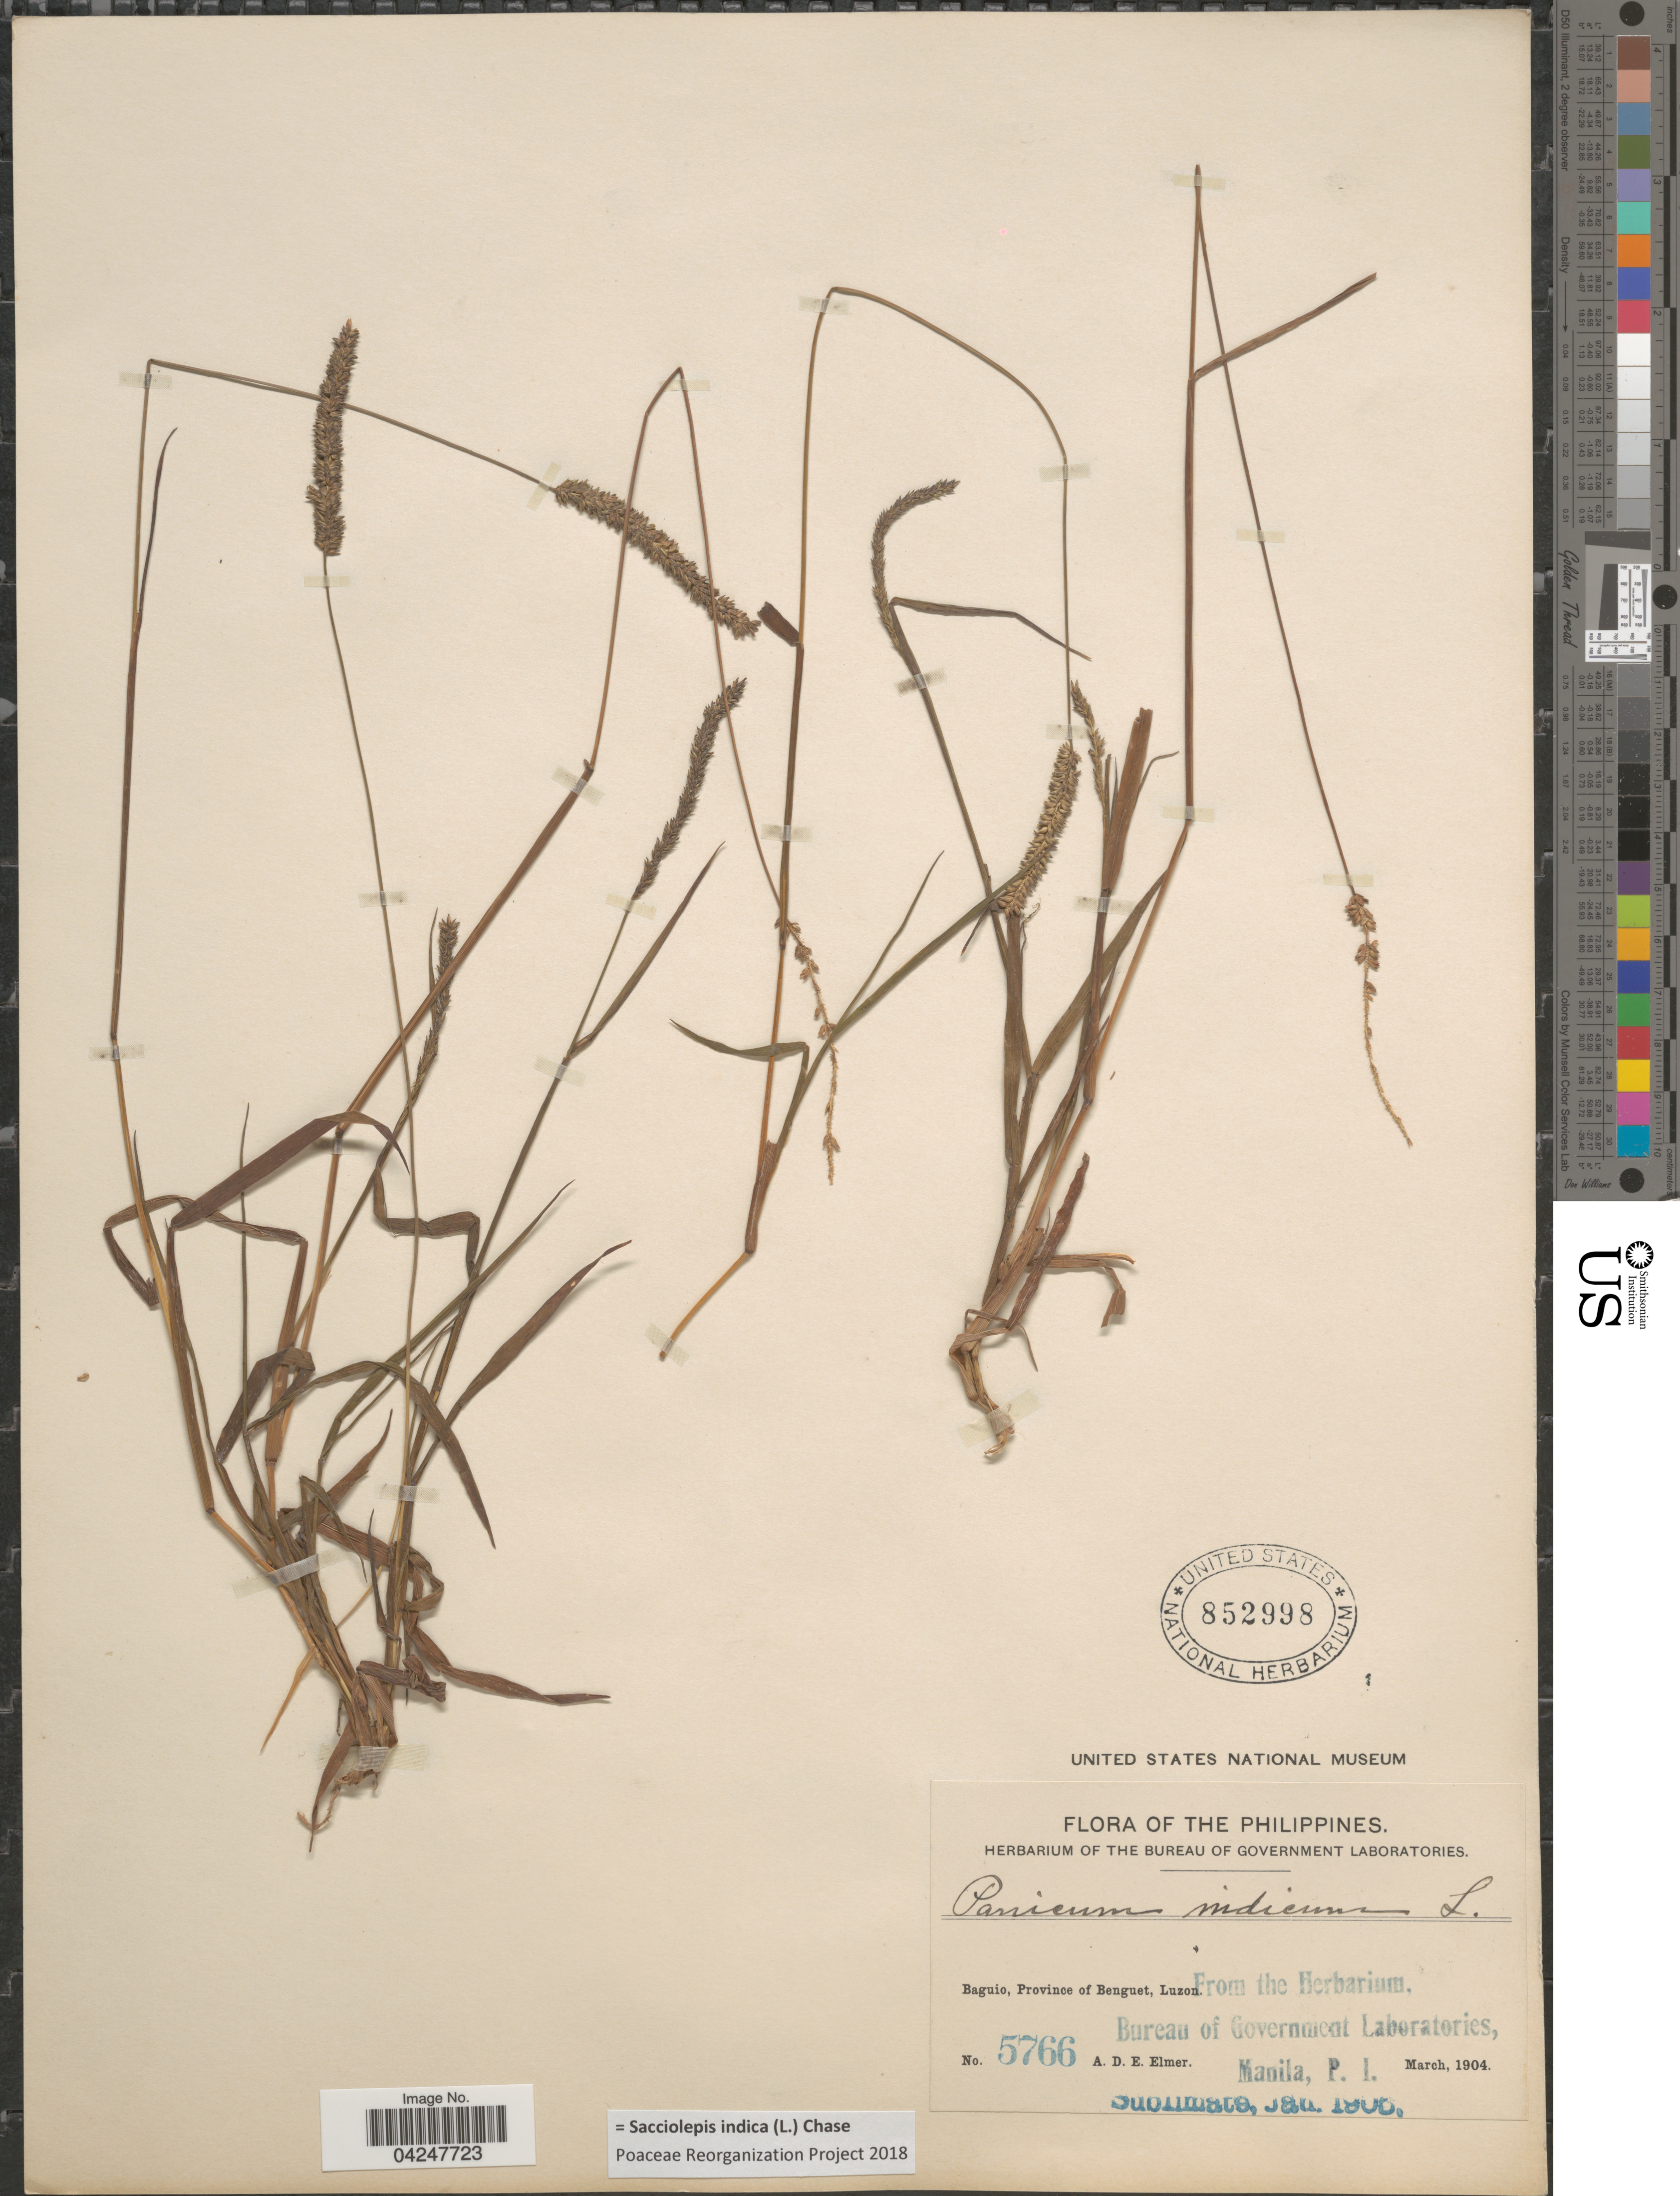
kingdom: Plantae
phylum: Tracheophyta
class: Liliopsida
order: Poales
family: Poaceae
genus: Sacciolepis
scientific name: Sacciolepis indica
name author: (L.) Chase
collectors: A. D. E. Elmer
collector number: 5766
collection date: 1904-03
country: Philippines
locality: Baguio, Province of Benguet, Luzon. Manila, P.I.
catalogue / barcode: US 852998